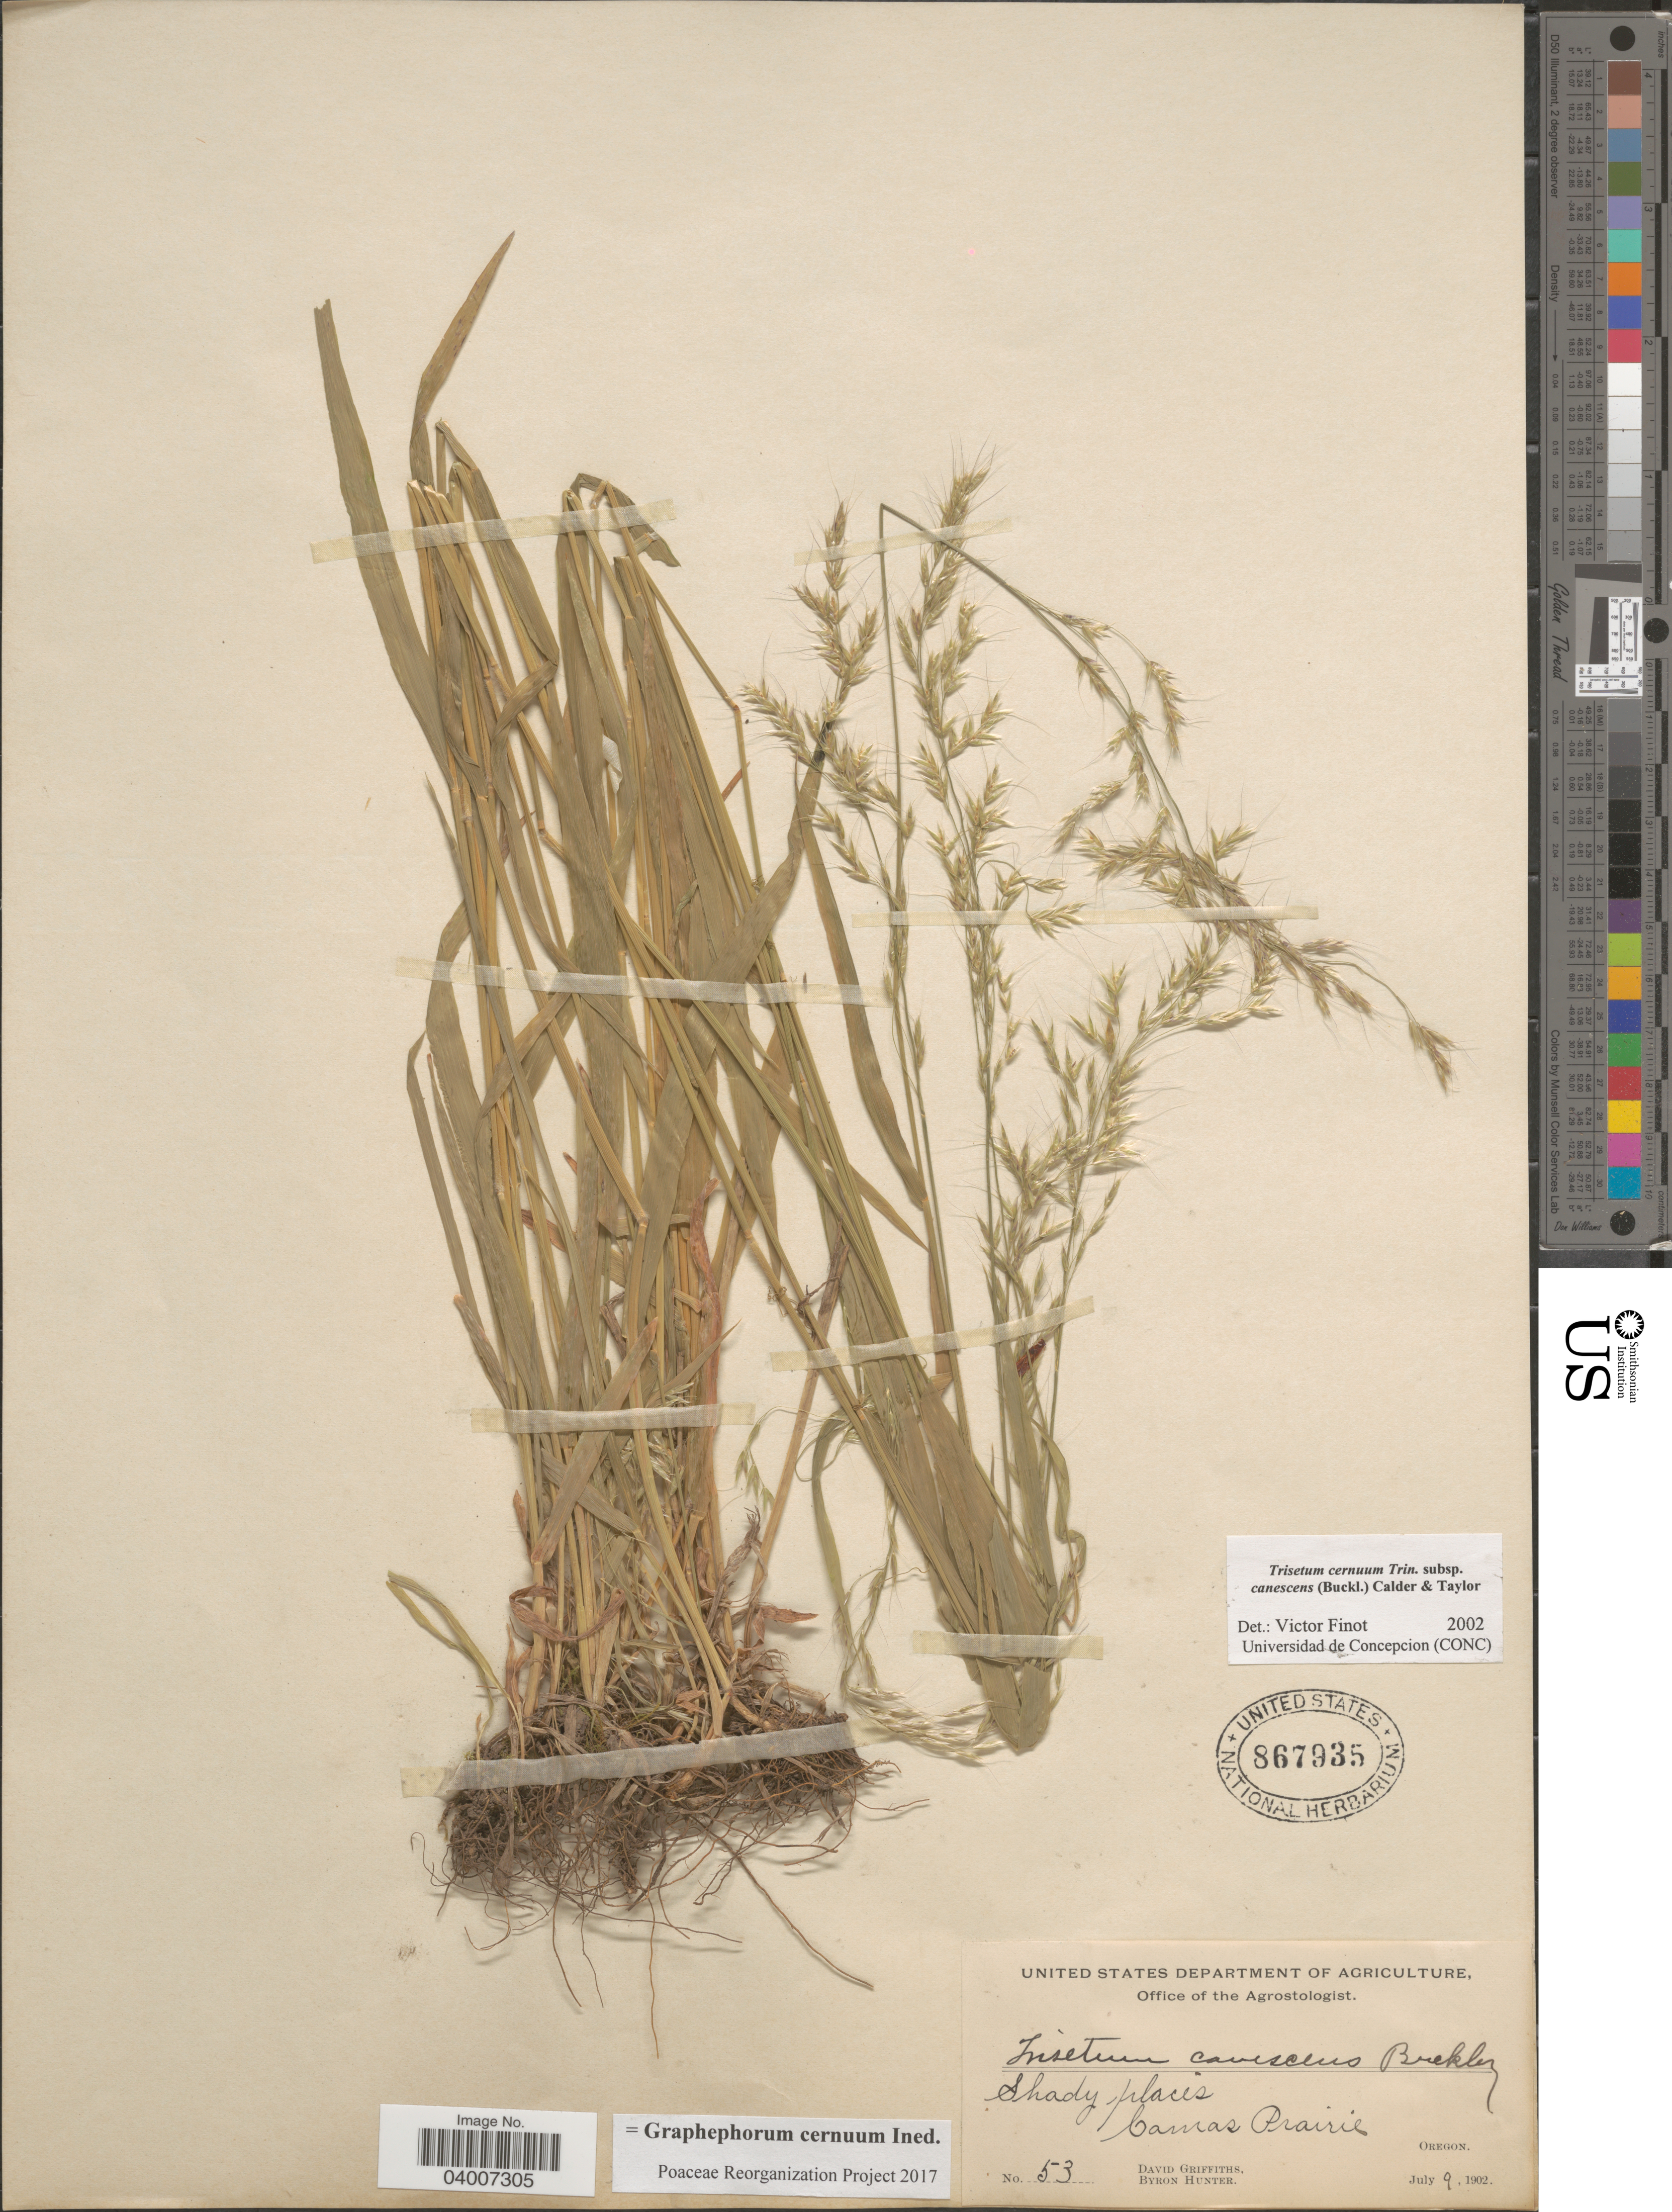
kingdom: Plantae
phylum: Tracheophyta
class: Liliopsida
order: Poales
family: Poaceae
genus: Graphephorum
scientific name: Graphephorum cernuum ined.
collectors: D. Griffiths & B. Hunter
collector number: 53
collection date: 1902-07-09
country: United States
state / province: Oregon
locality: Camas Prairie.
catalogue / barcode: US 867935